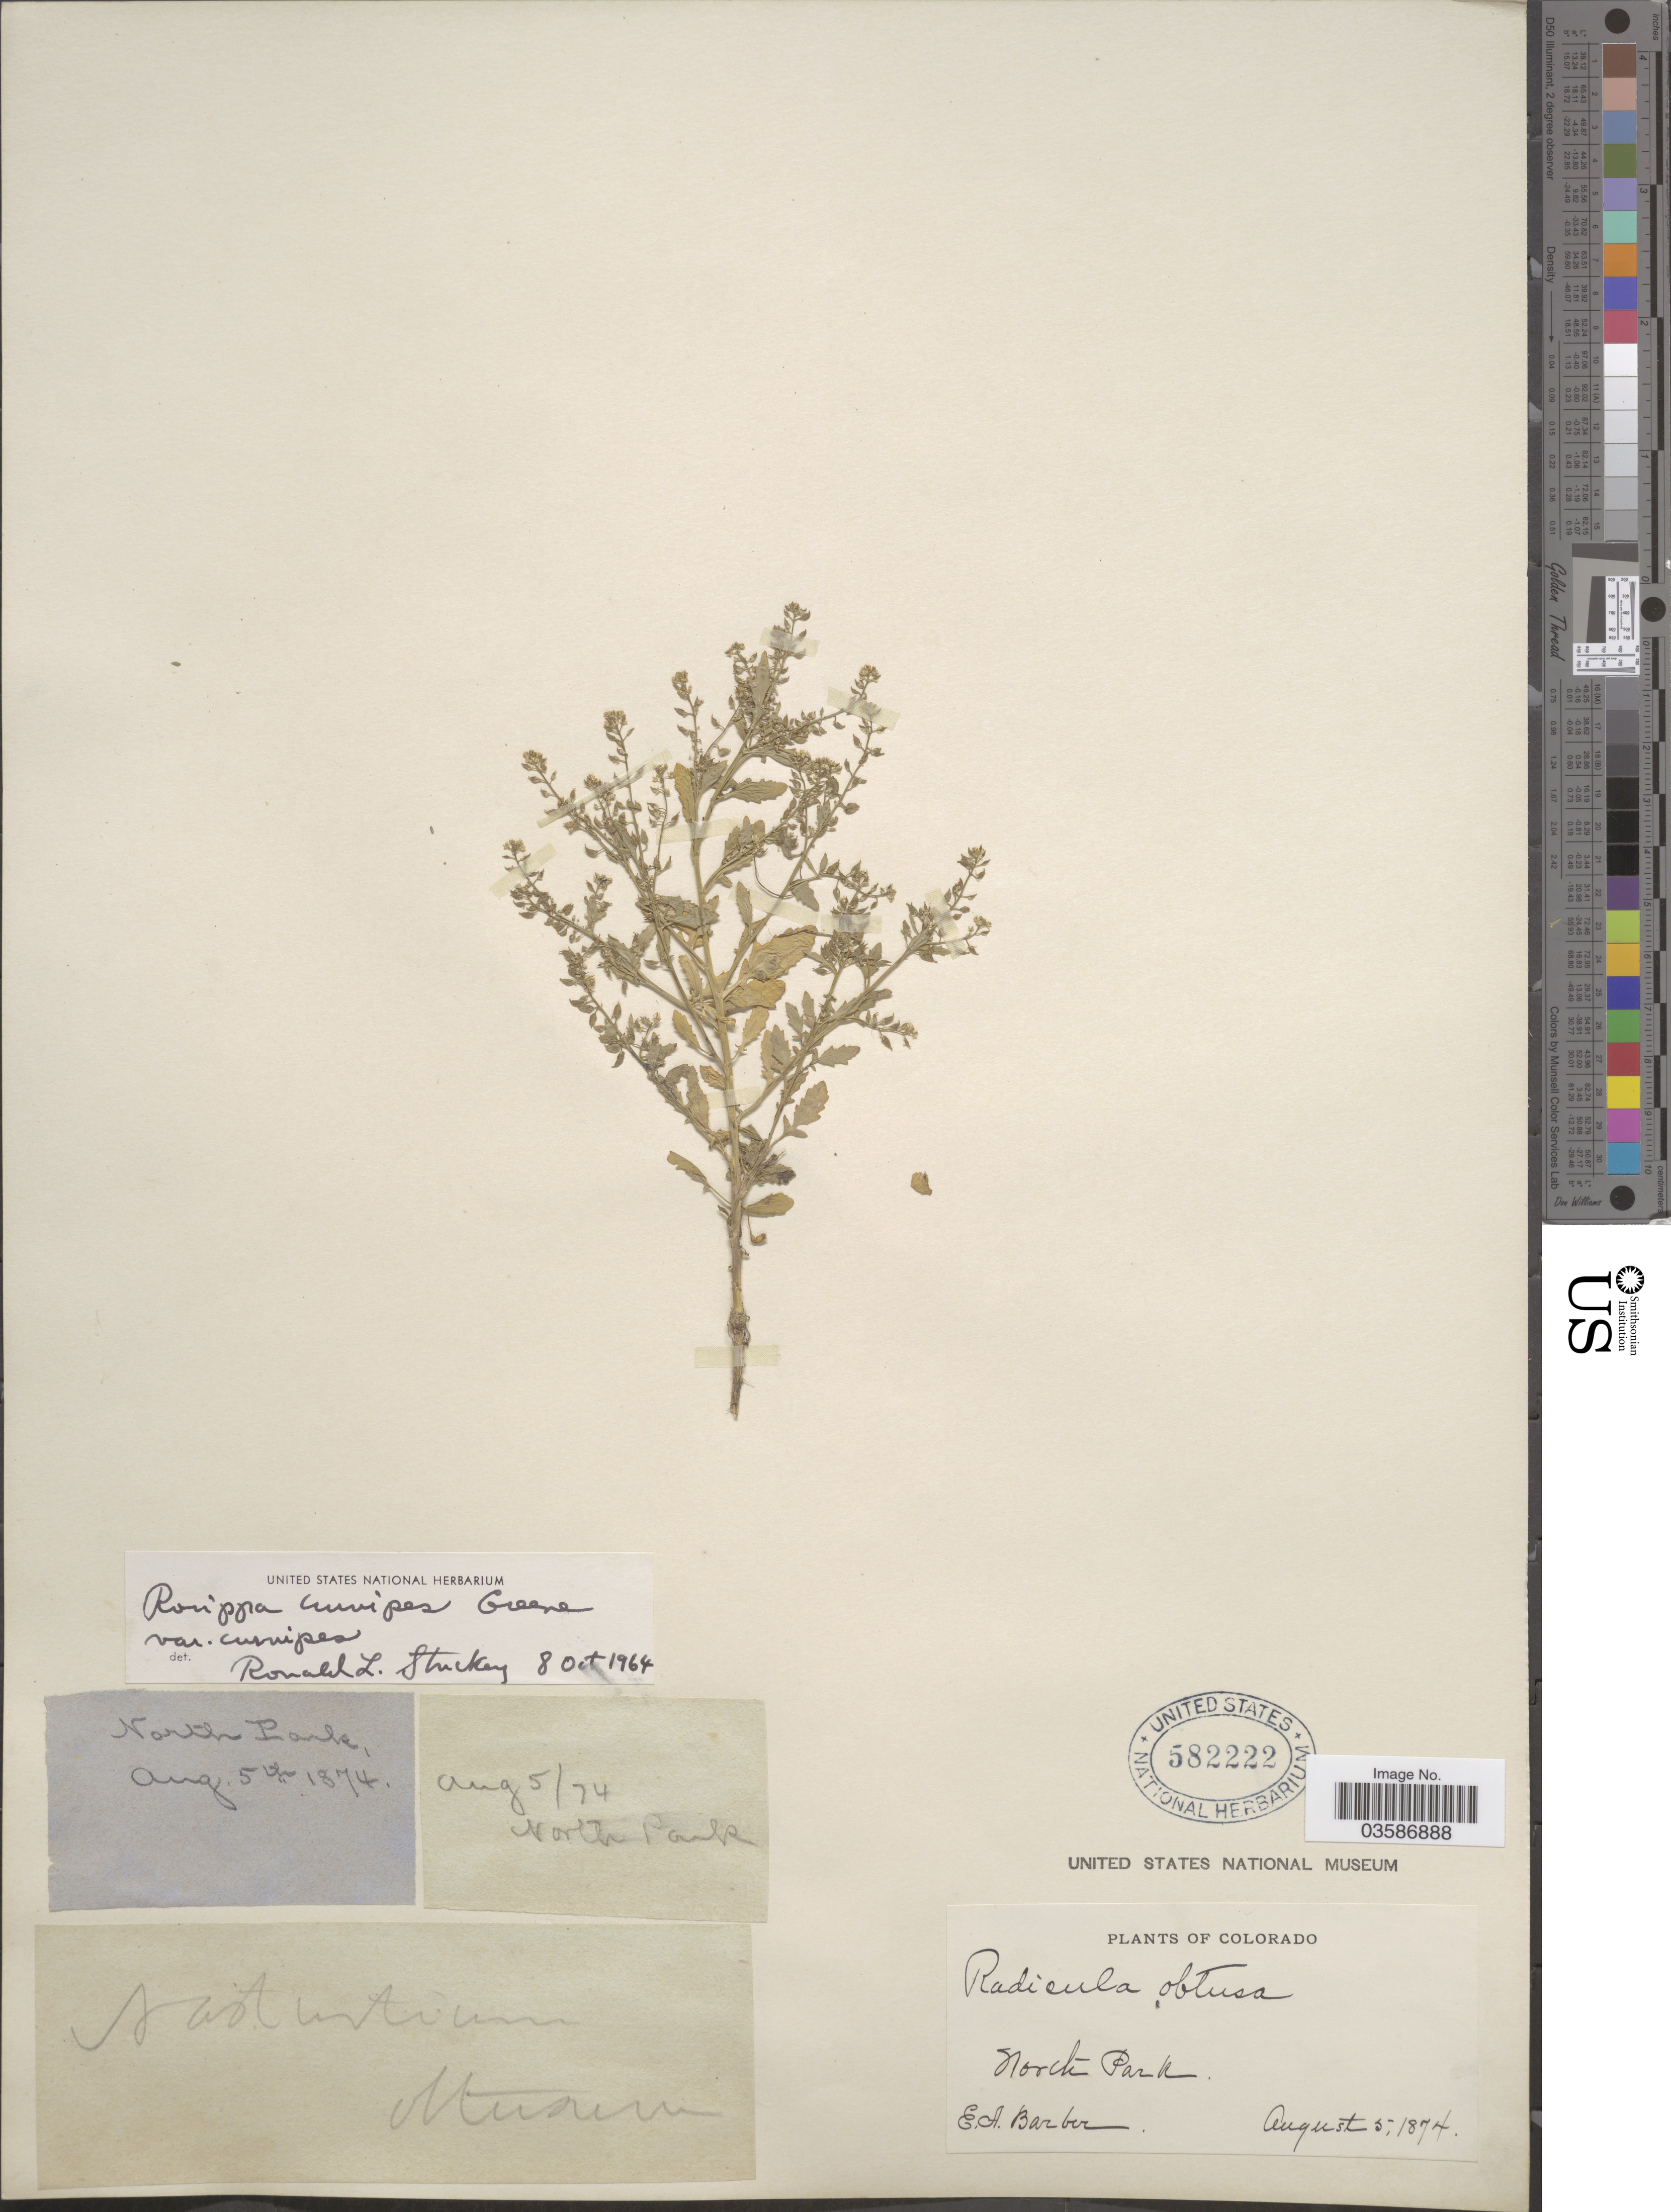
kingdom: Plantae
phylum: Tracheophyta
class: Magnoliopsida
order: Brassicales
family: Brassicaceae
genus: Rorippa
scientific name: Rorippa curvipes var. curvipes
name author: Greene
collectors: E. Barber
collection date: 1874-08-05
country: United States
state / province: Colorado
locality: North Park.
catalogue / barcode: US 582222